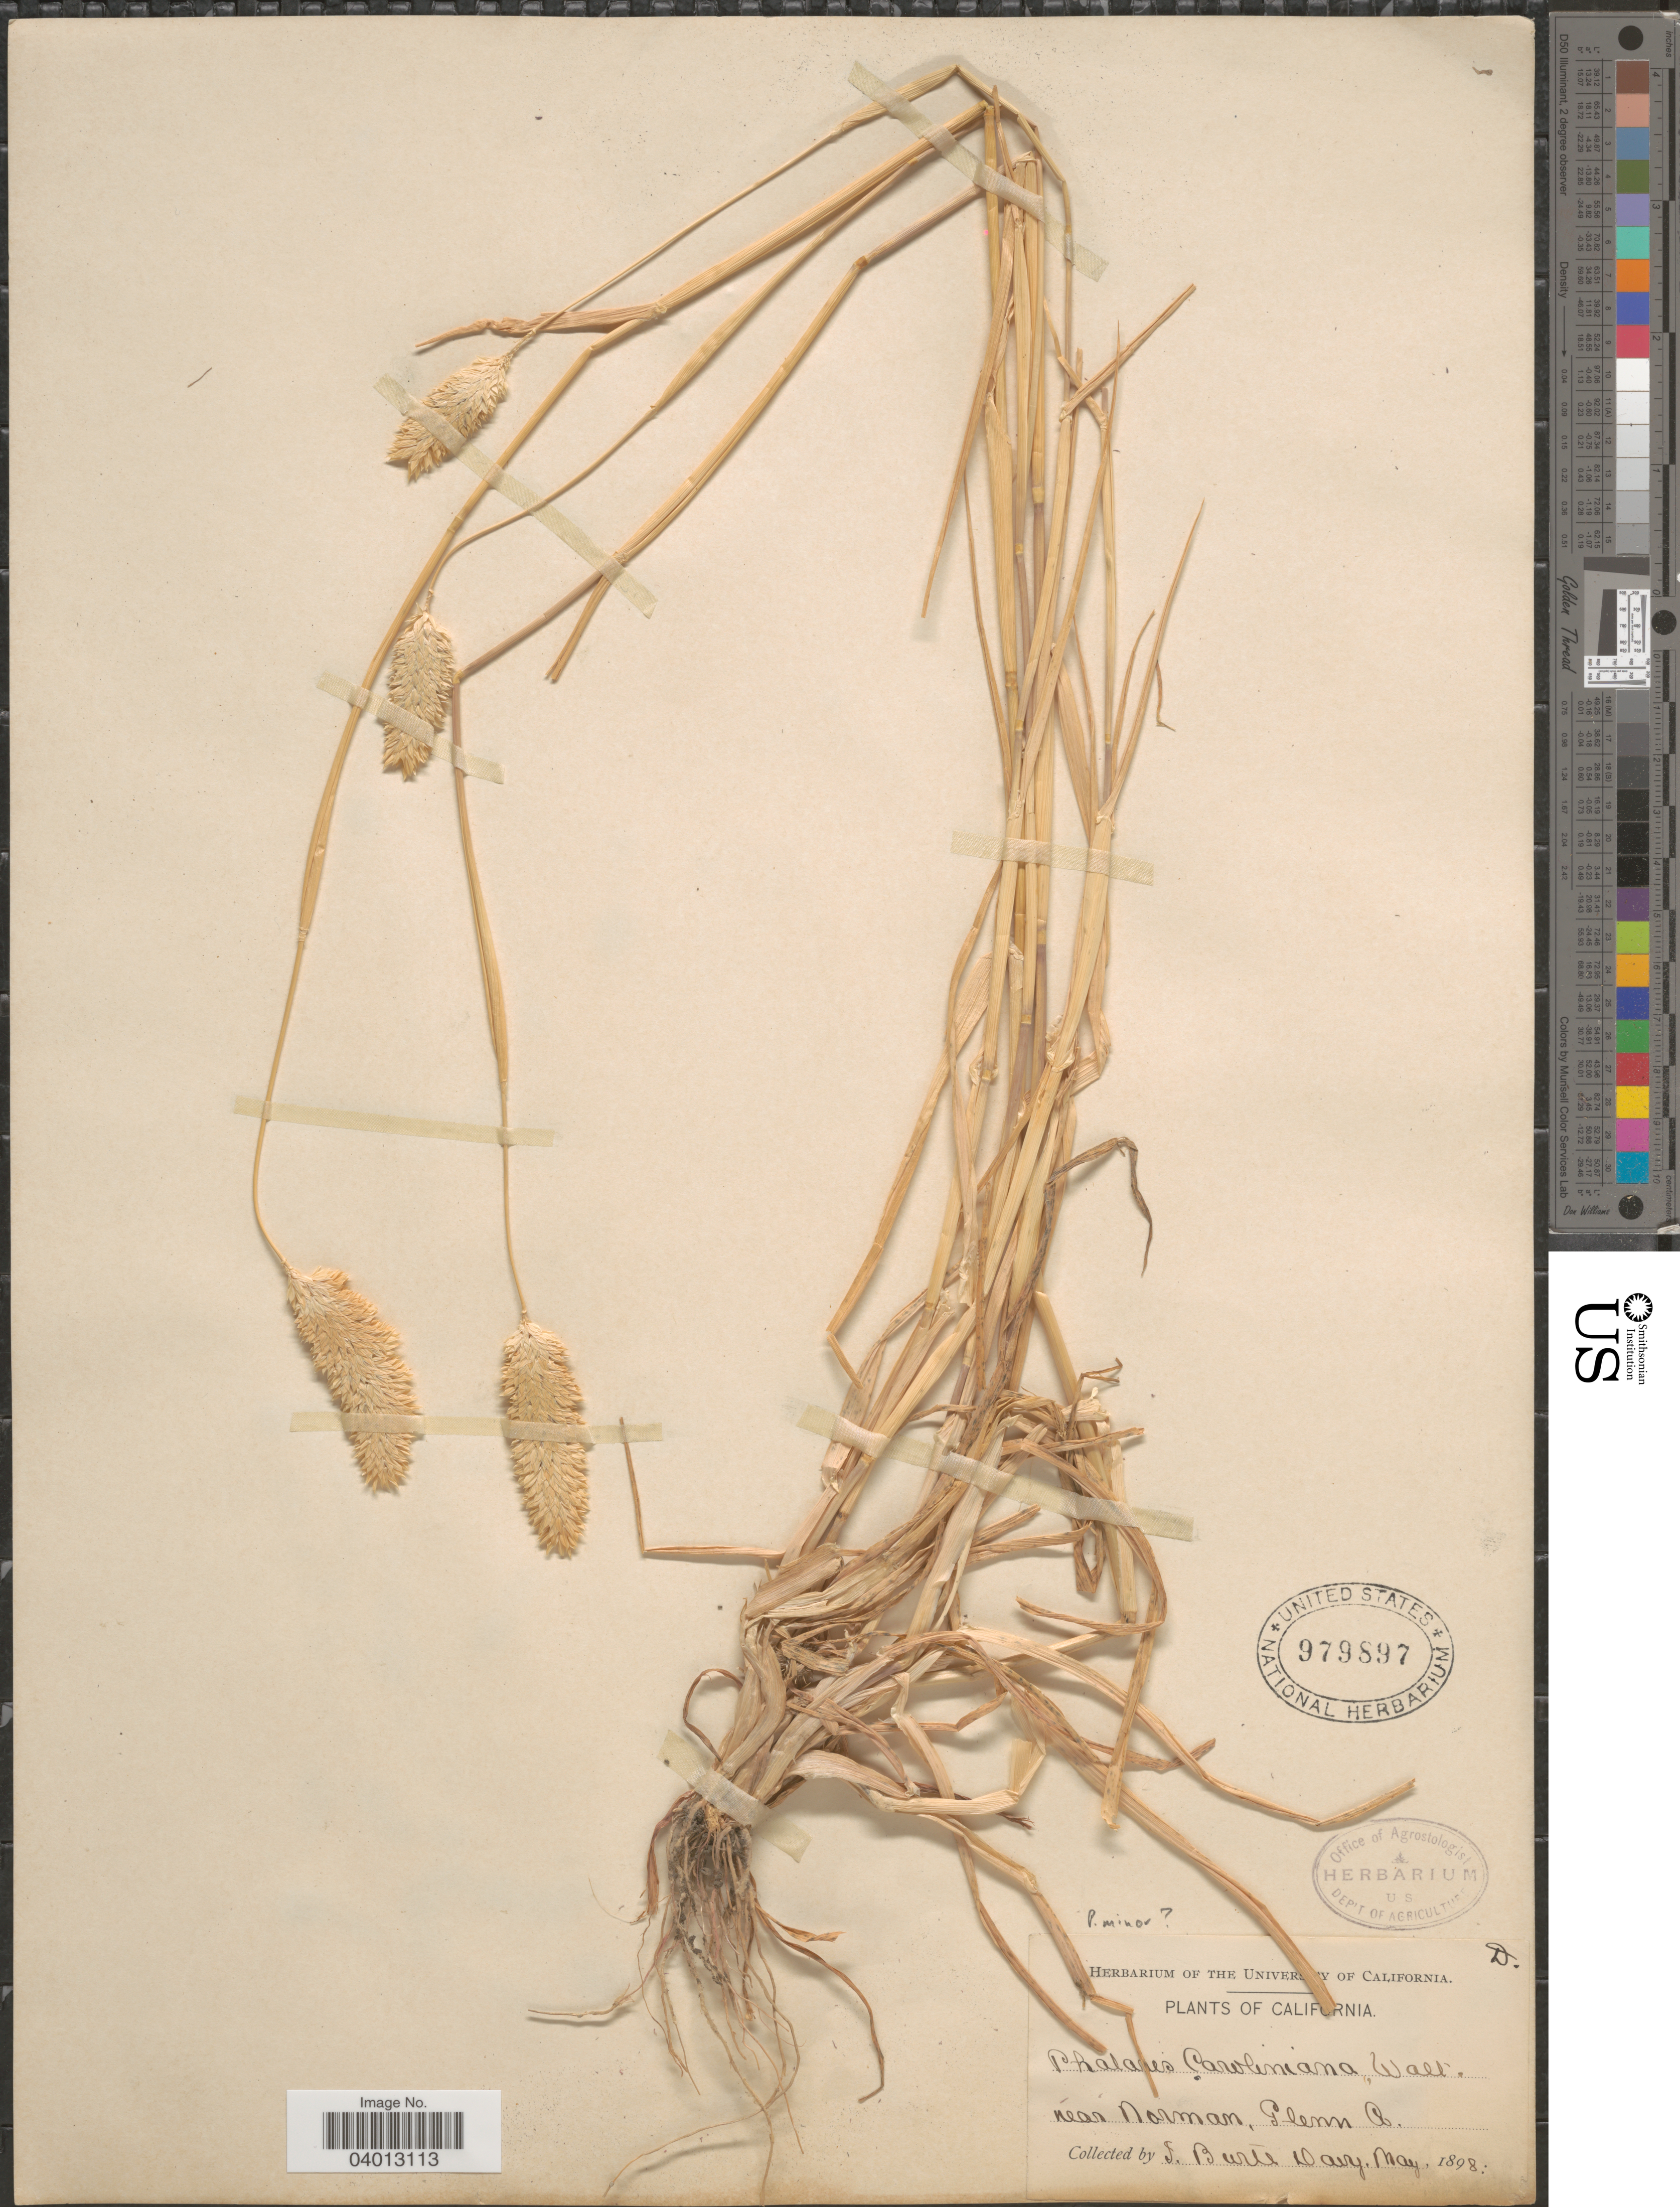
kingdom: Plantae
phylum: Tracheophyta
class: Liliopsida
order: Poales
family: Poaceae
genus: Phalaris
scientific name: Phalaris minor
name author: Retz.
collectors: J. Burtt Davy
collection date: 1898-05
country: United States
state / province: California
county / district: Glenn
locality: Near Norman, Glenn Co.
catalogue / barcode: US 979897